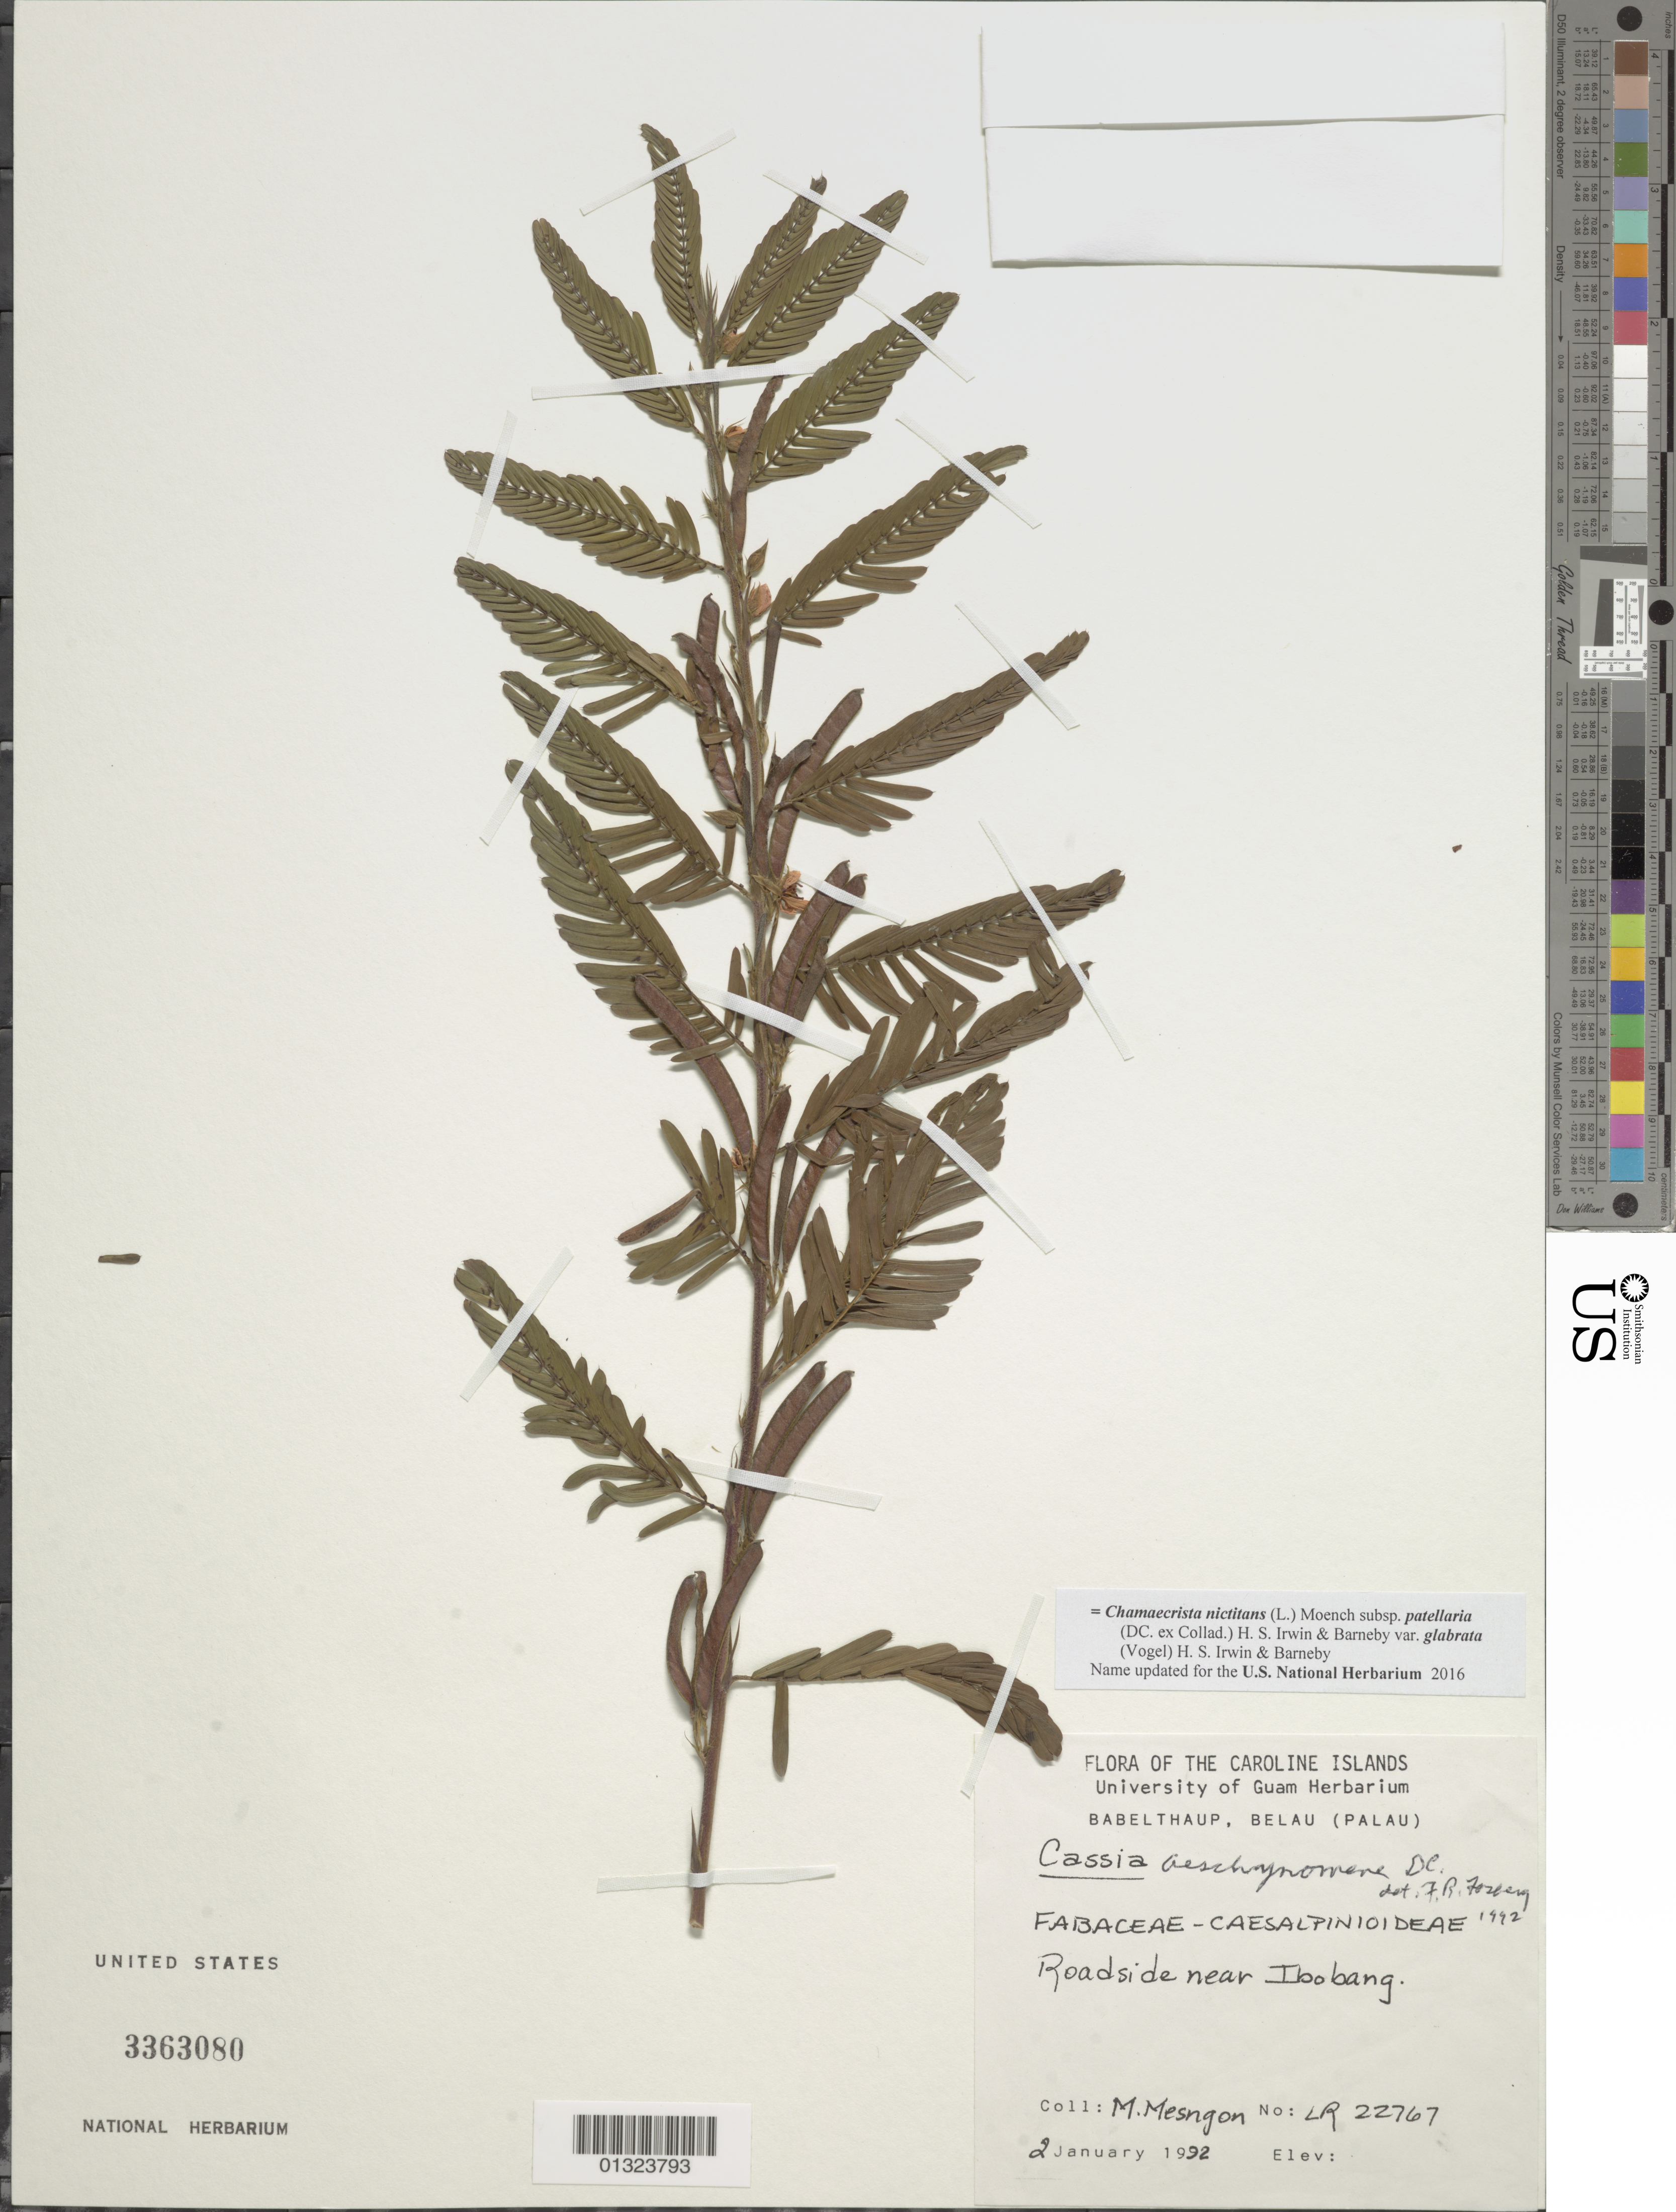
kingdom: Plantae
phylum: Tracheophyta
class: Magnoliopsida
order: Fabales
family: Fabaceae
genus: Chamaecrista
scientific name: Chamaecrista nictitans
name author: (L.) Moench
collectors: M. Mesngon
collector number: LR22767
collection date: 1992-01-02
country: Palau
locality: Babelthaup, Belau (Palau). Roadside near Ibobang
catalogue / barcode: US 3363080